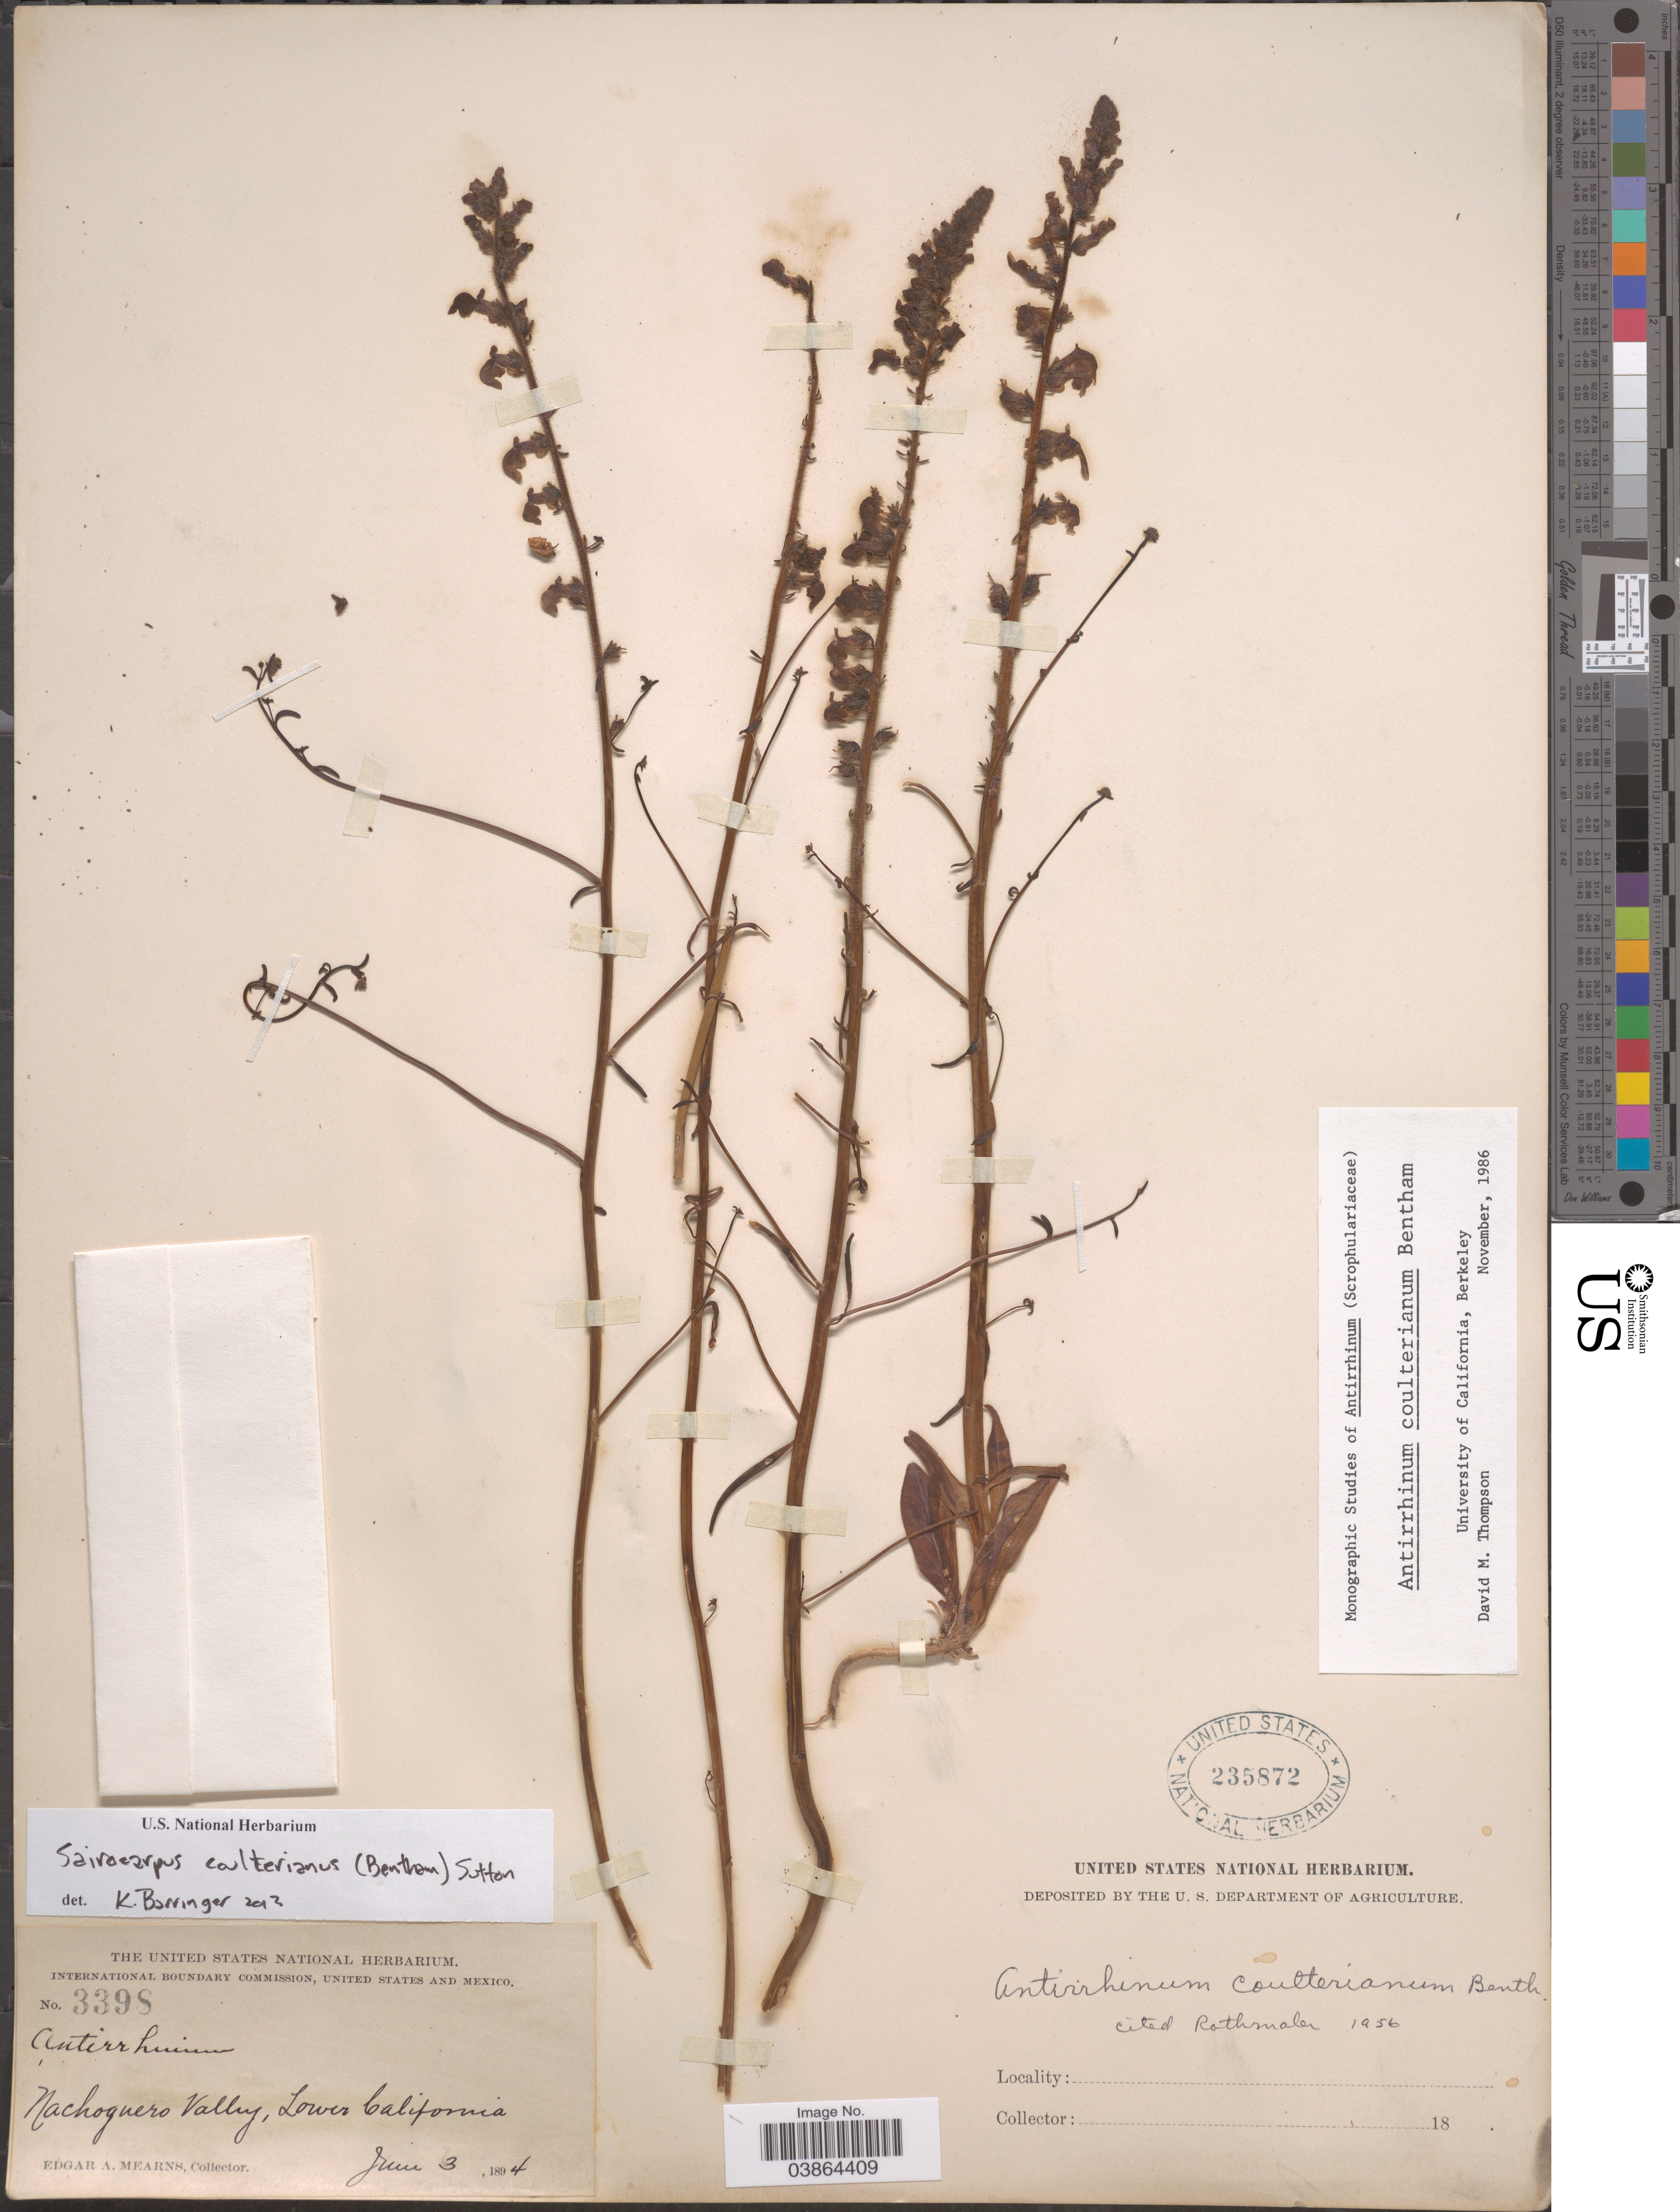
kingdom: Plantae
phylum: Tracheophyta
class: Magnoliopsida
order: Lamiales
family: Plantaginaceae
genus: Sairocarpus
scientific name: Sairocarpus coulterianus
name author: (Benth.) D.A. Sutton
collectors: E. A. Mearns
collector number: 3398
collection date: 1894-06-03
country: Mexico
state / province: Baja California Norte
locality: Nachoguero Valley.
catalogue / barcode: US 235872